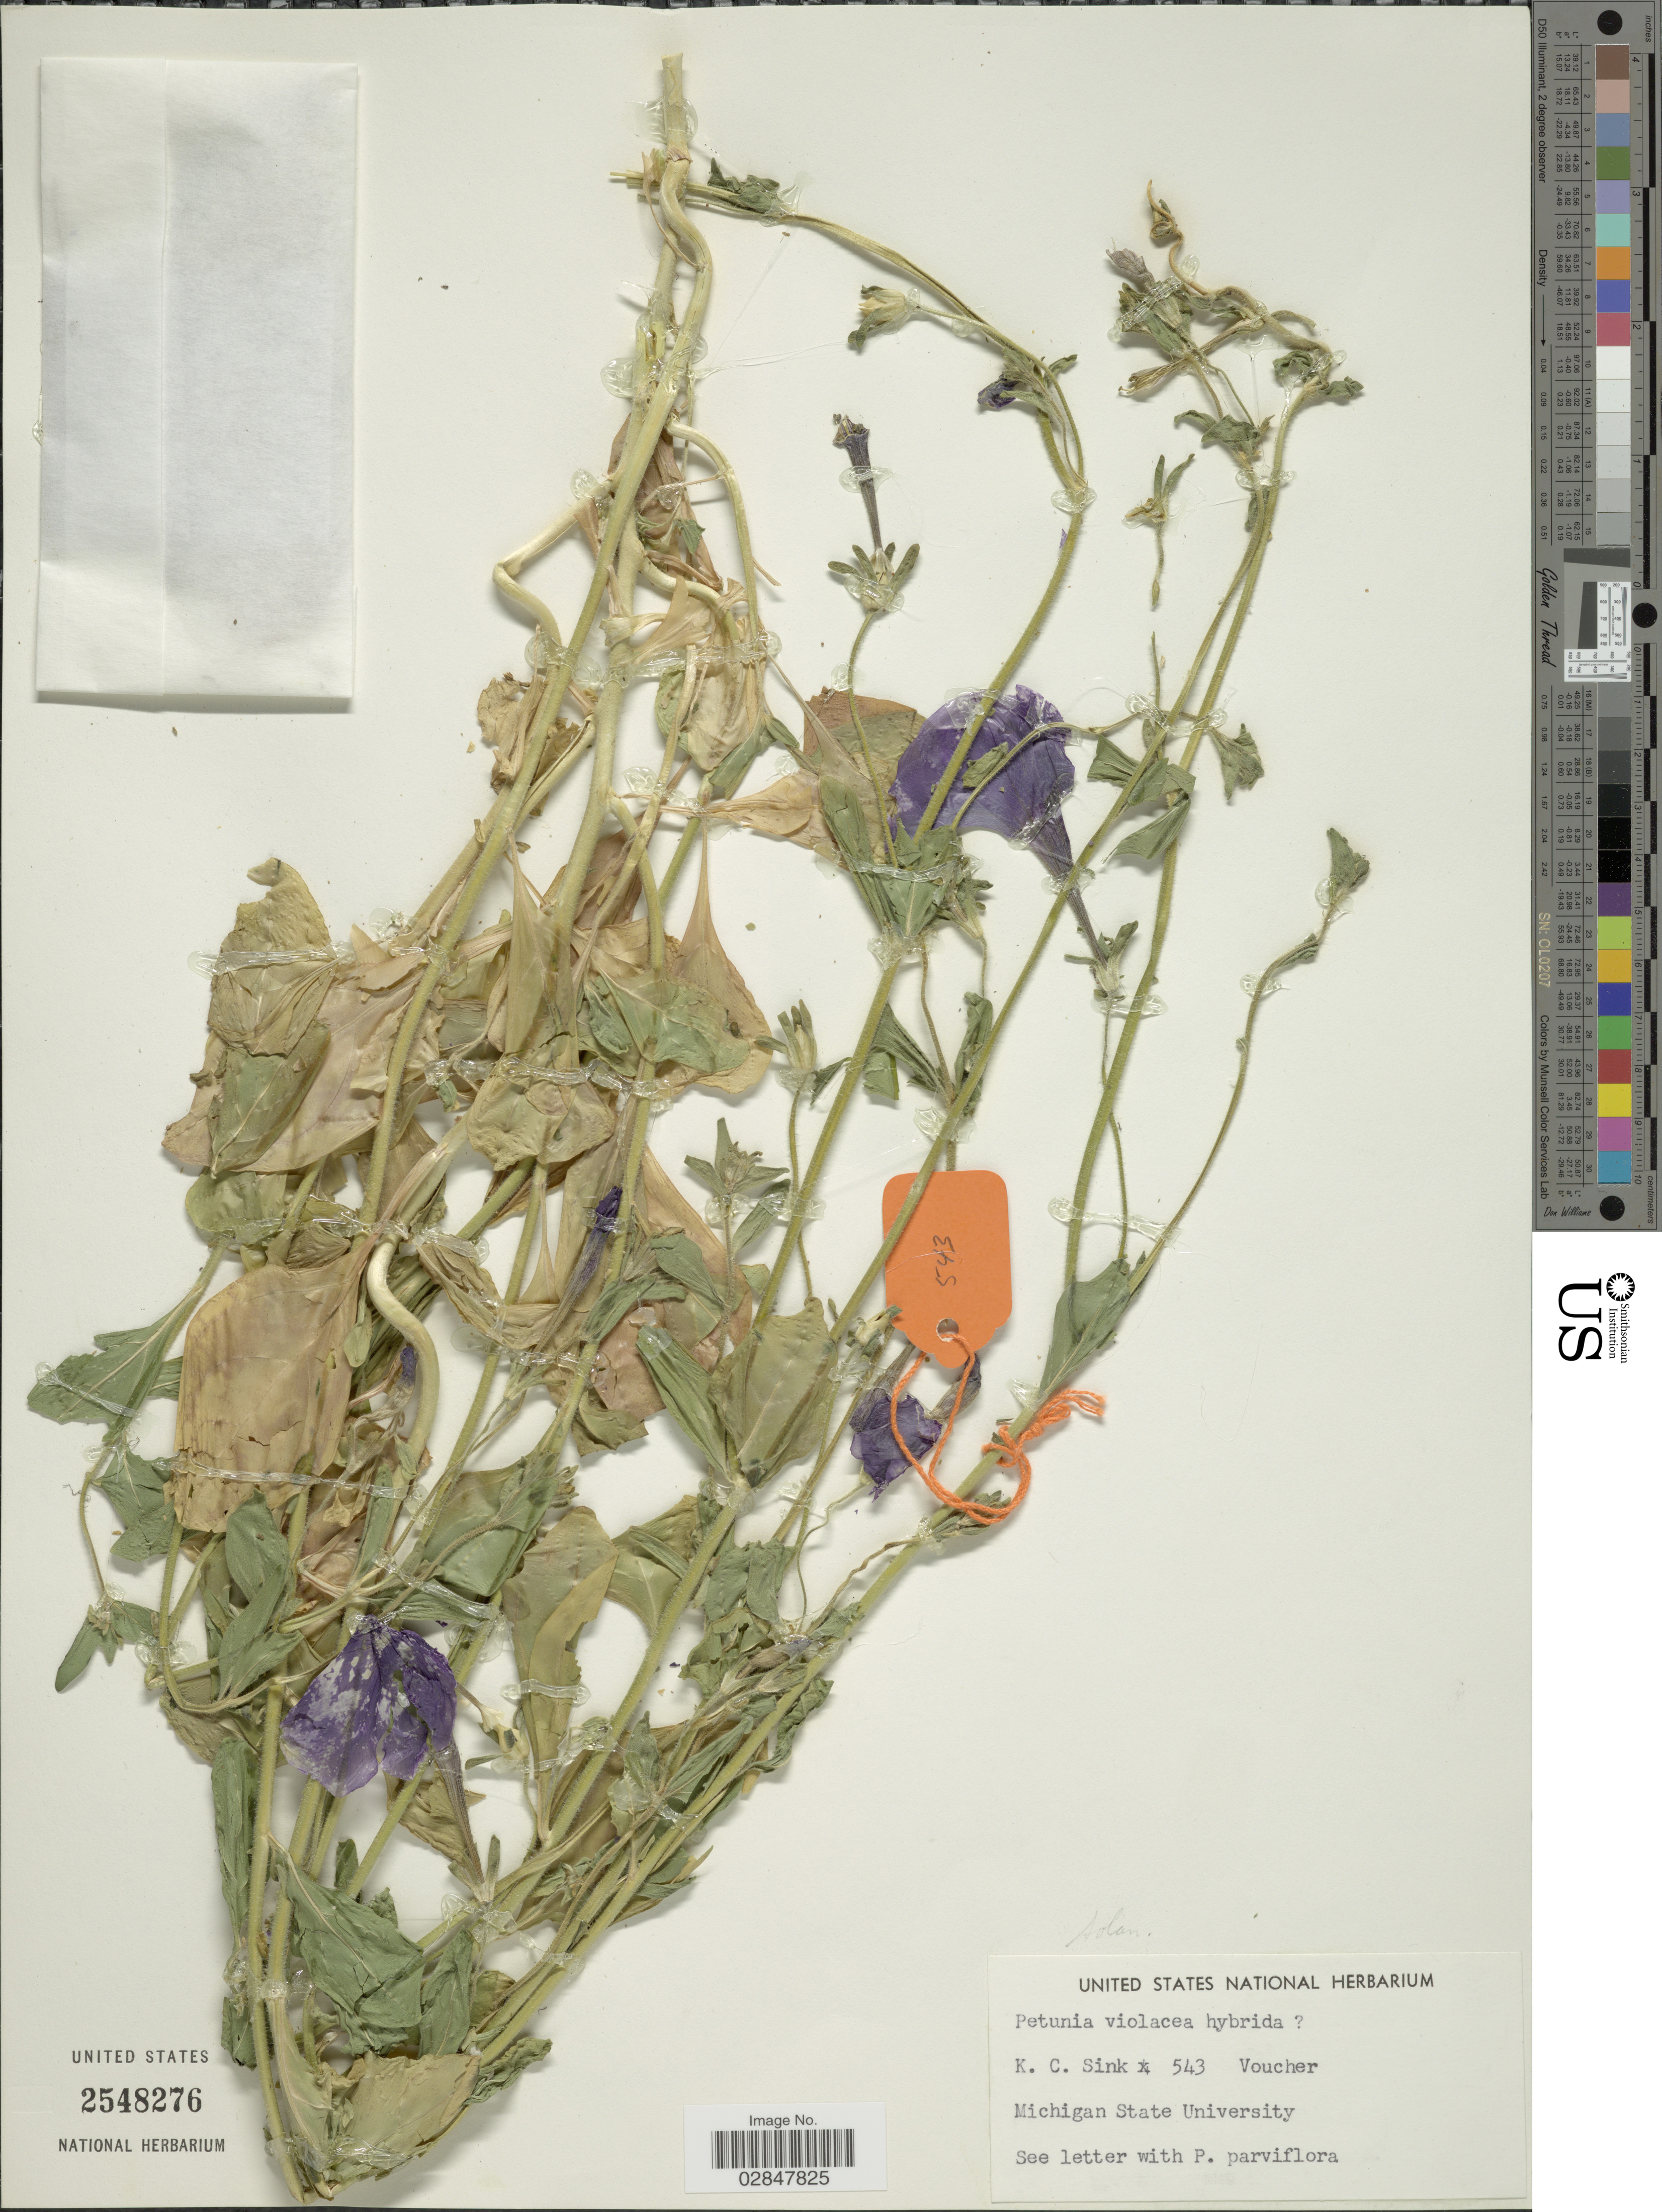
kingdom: Plantae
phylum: Tracheophyta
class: Magnoliopsida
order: Solanales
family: Solanaceae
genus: Petunia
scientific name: Petunia violacea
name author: Lindl.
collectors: K. Sink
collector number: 543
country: United States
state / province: Michigan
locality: Voucher, Michigan State University.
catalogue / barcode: US 2548276